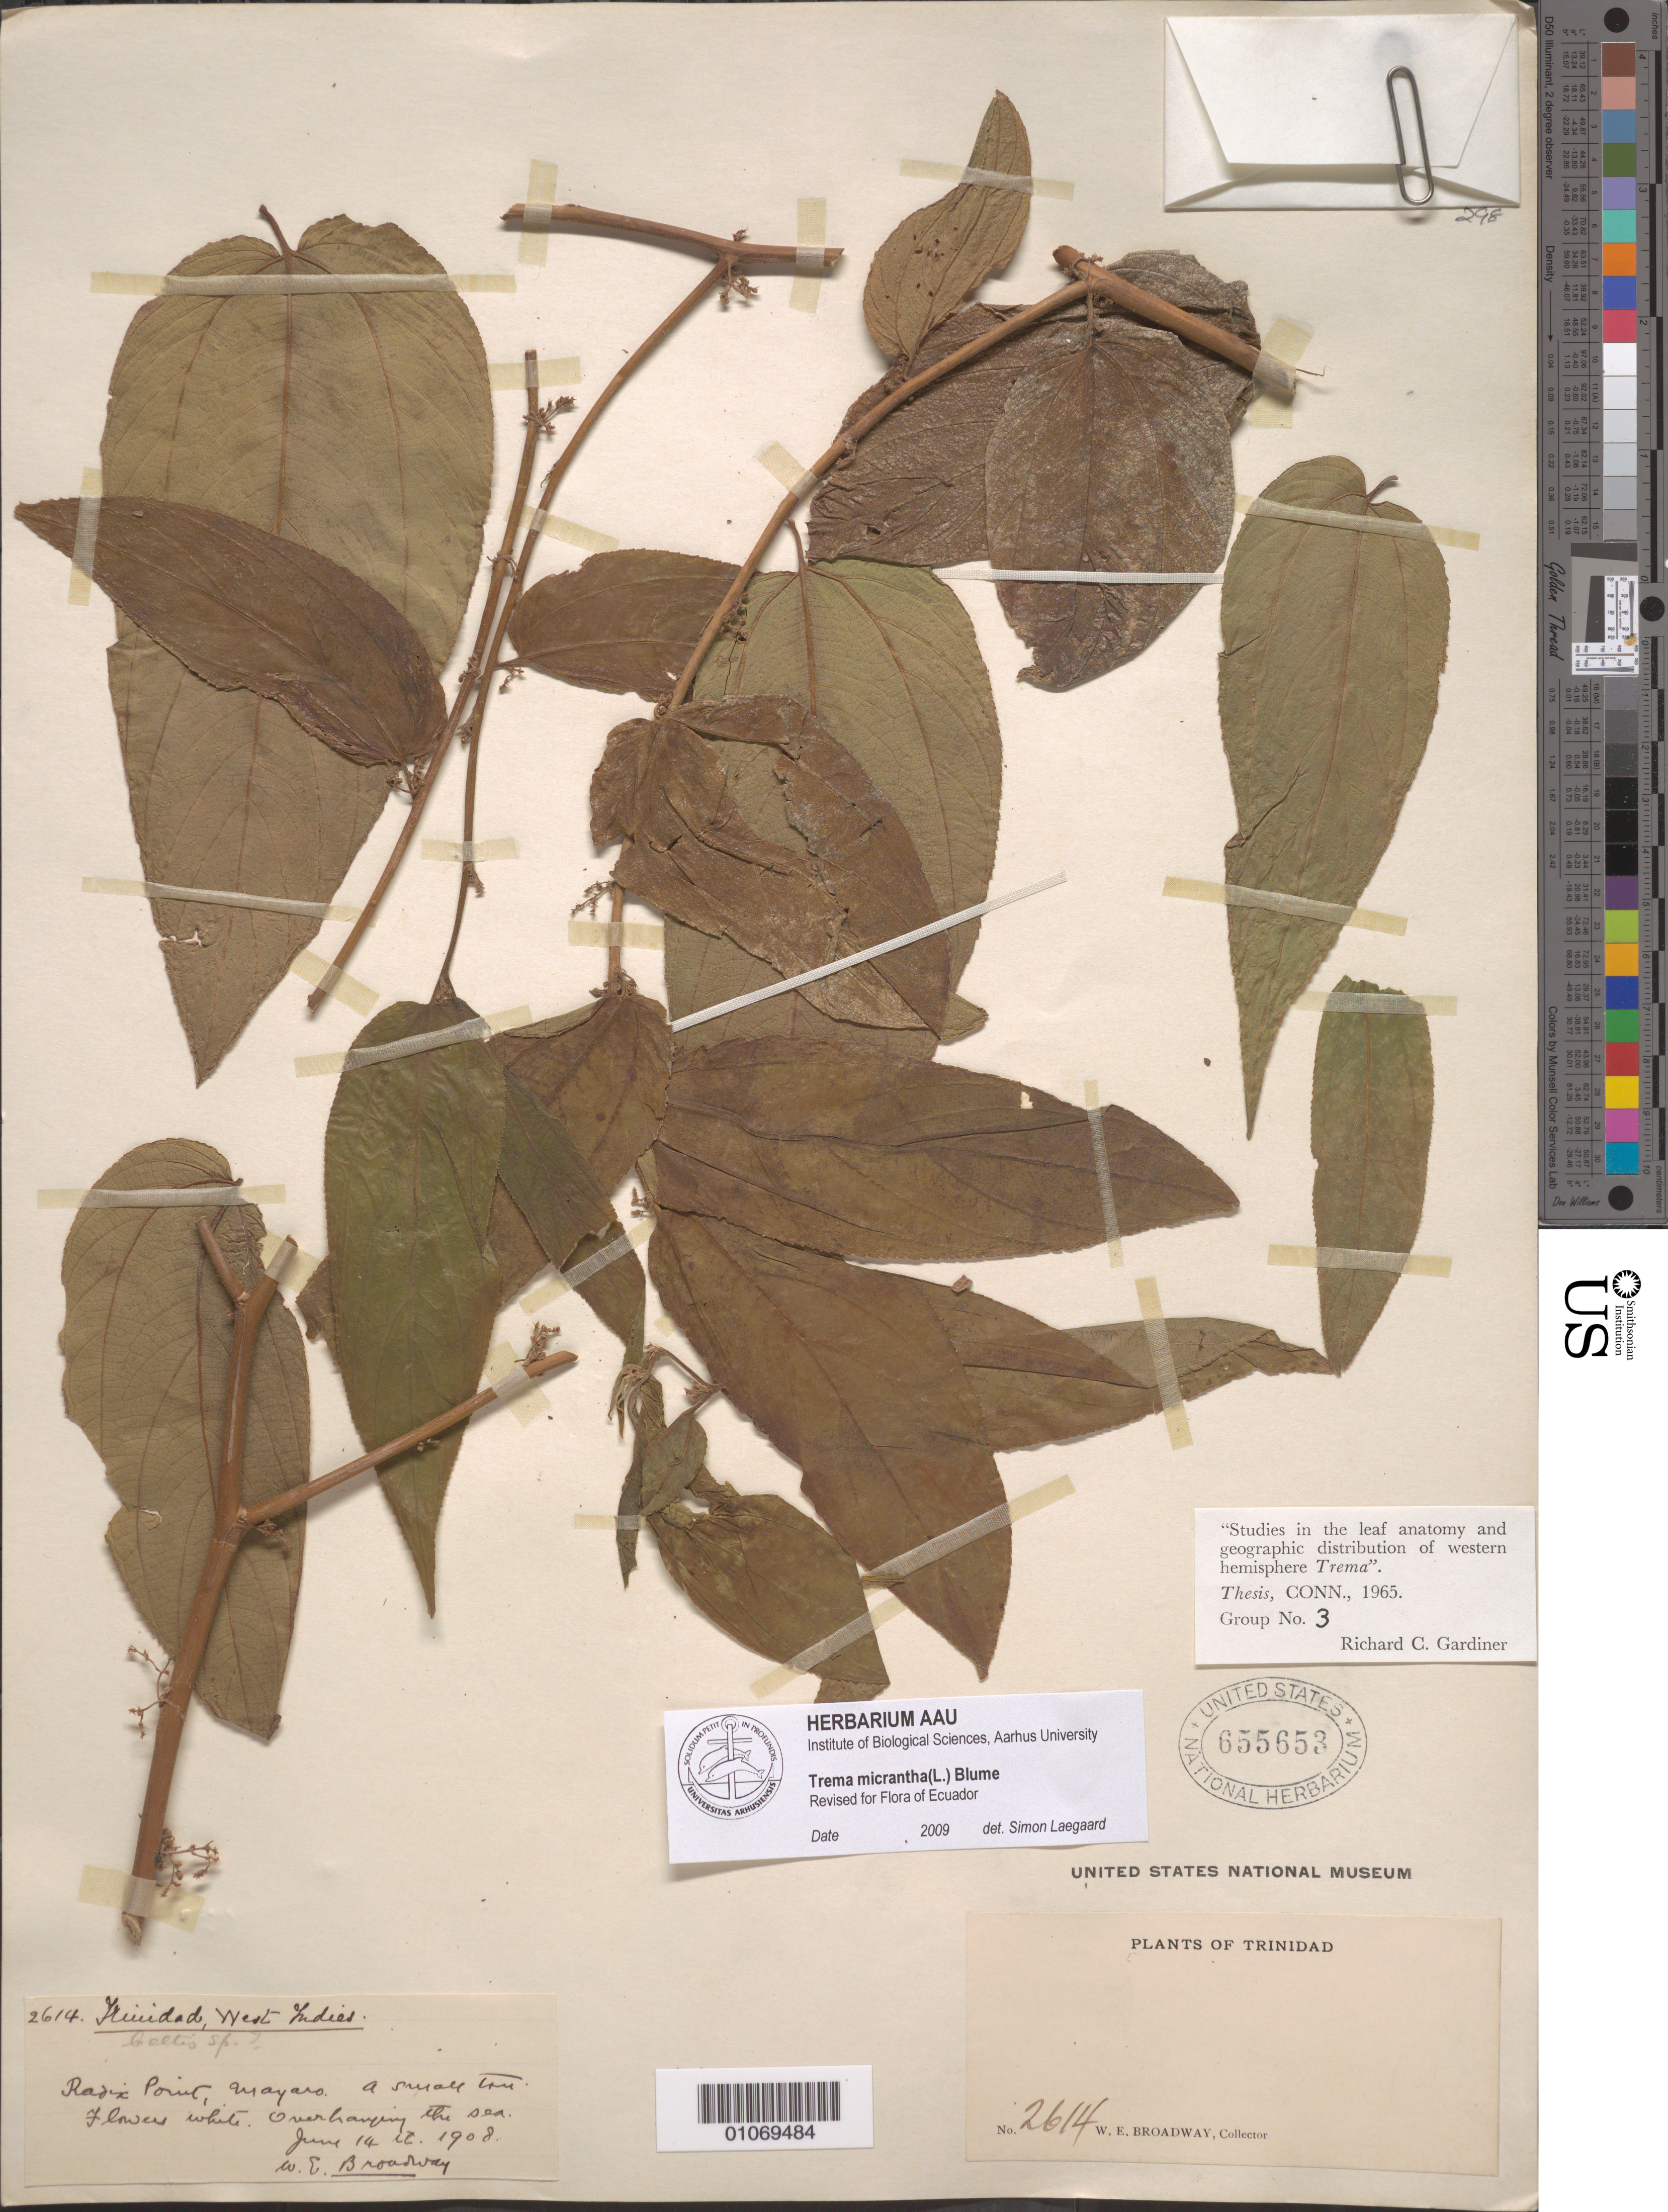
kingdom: Plantae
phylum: Tracheophyta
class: Magnoliopsida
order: Rosales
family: Cannabaceae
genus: Trema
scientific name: Trema micranthum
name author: (L.) Blume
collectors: W. E. Broadway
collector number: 2614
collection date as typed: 14 Jun 1908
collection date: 1908-06-14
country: Trinidad and Tobago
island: Trinidad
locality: Radix Point, Mayaro. Overhanging the sea.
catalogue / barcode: US 655653